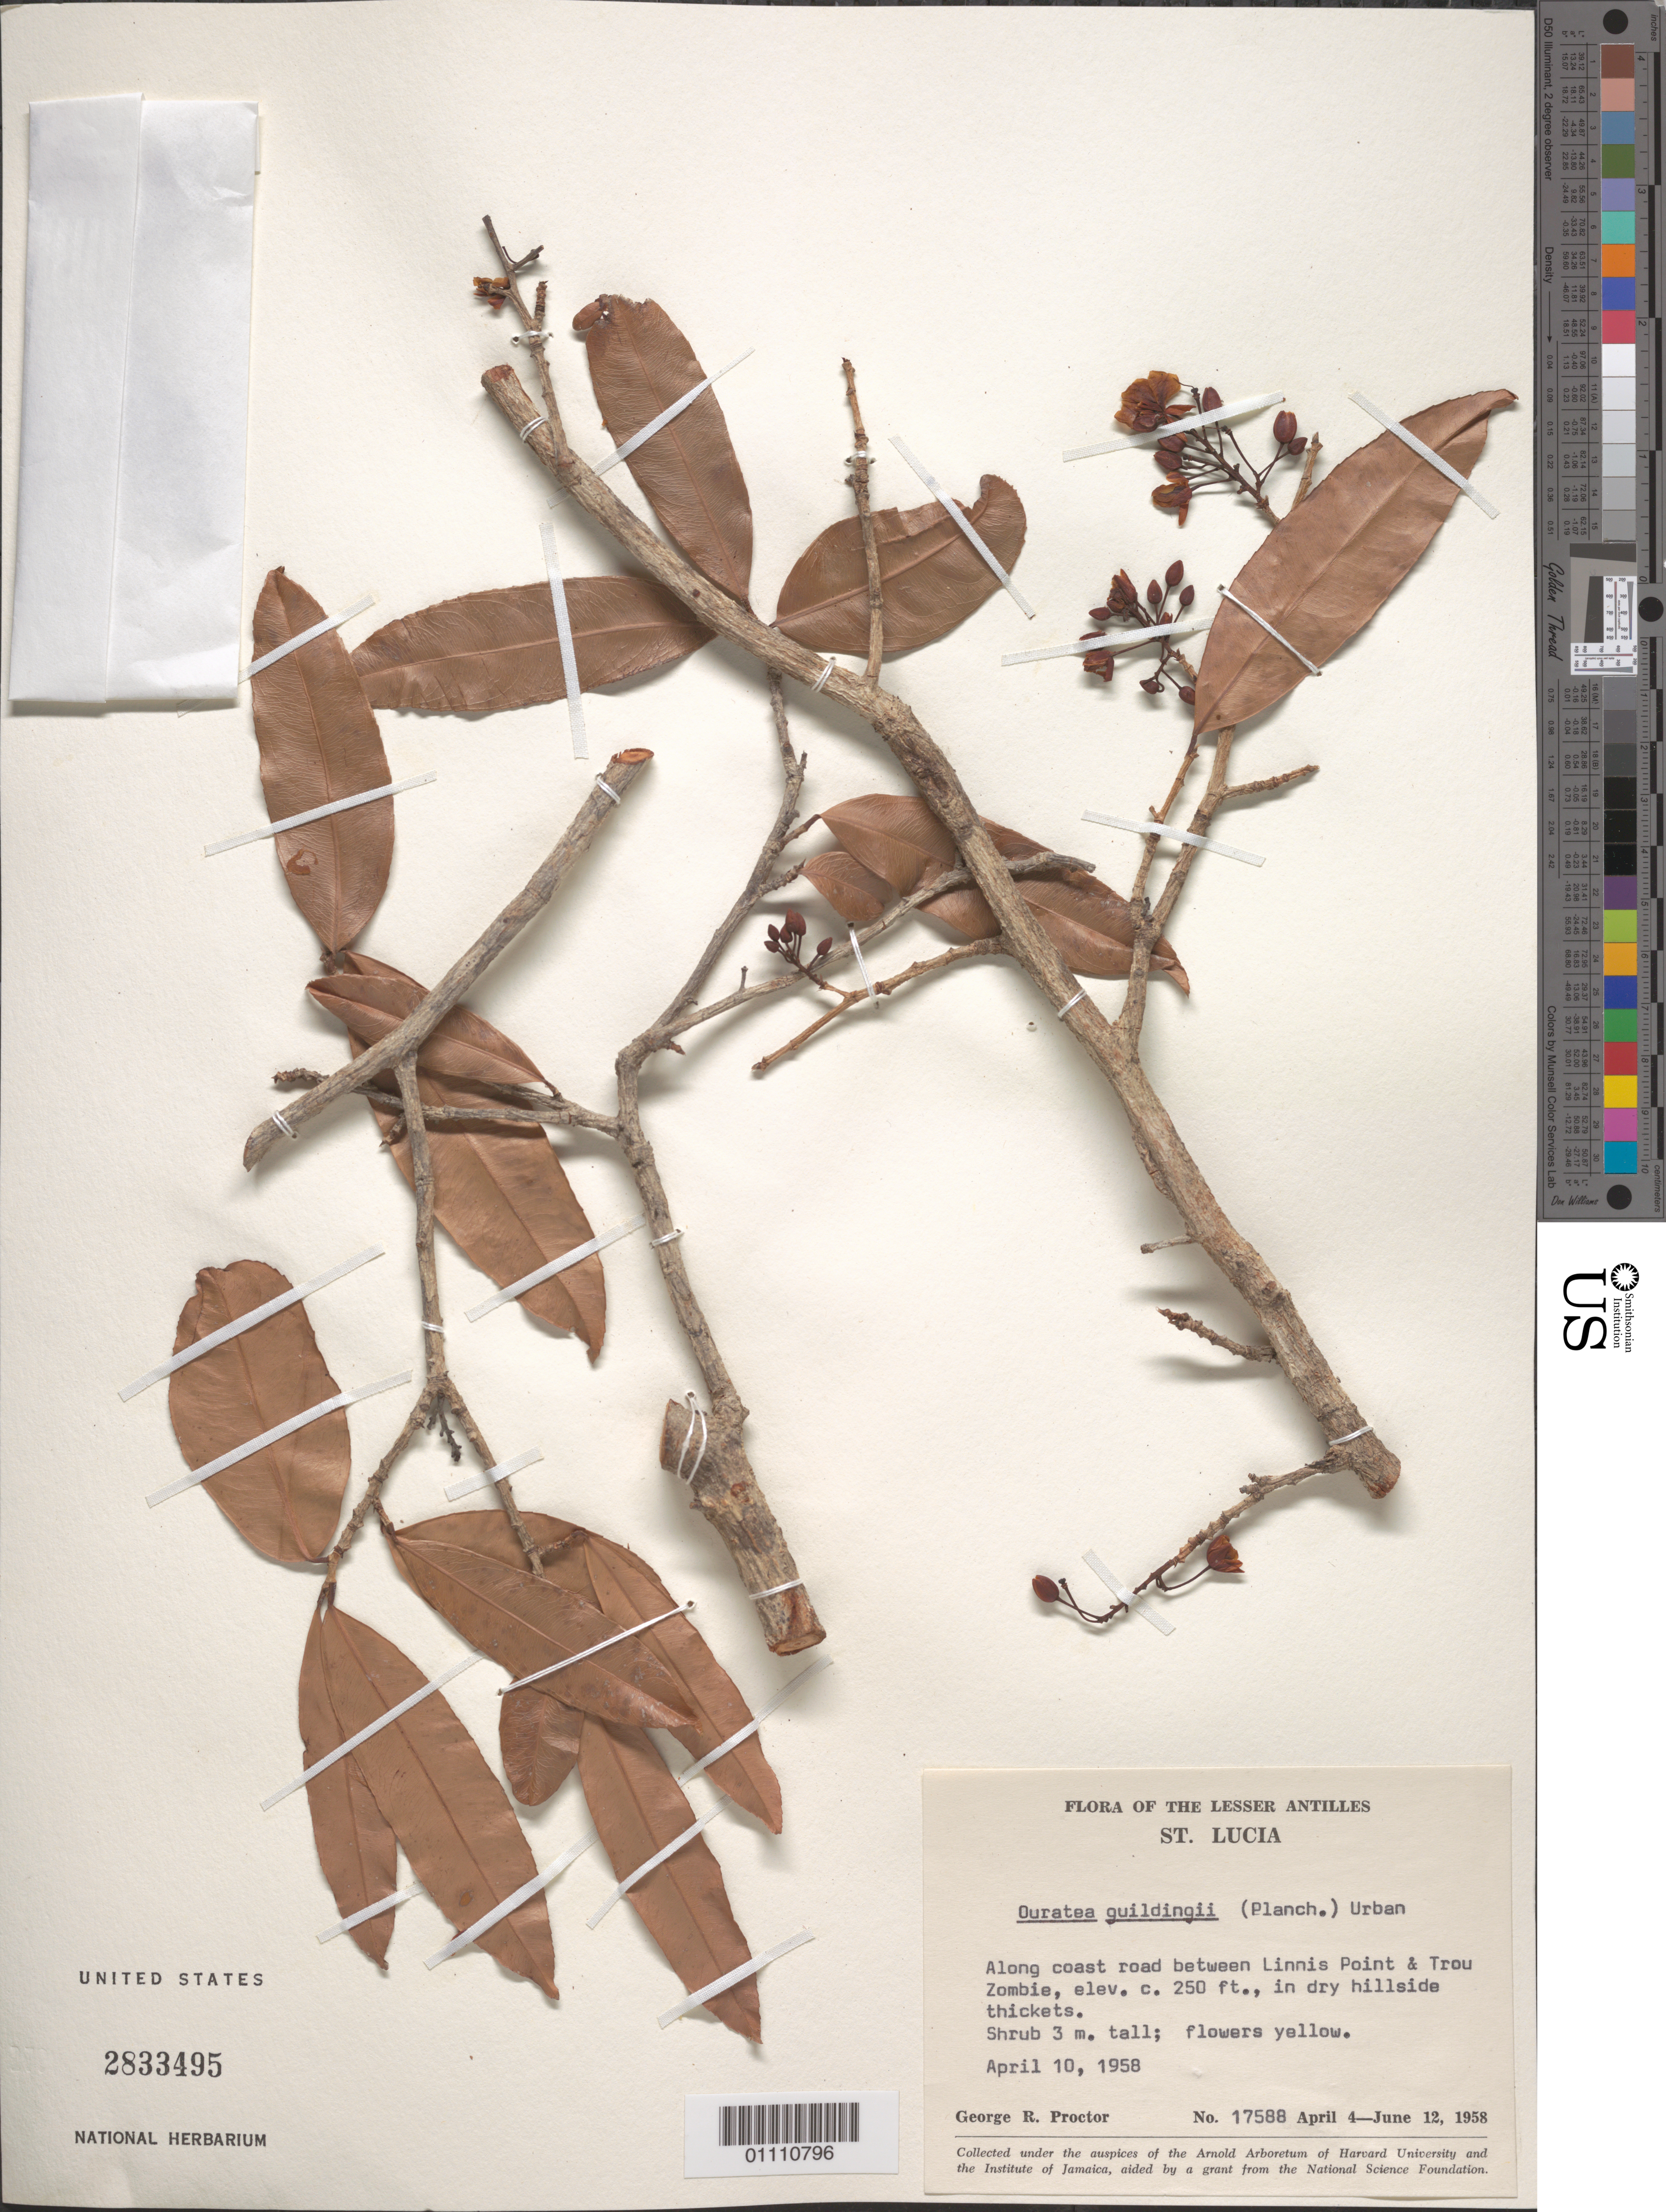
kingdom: Plantae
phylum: Tracheophyta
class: Magnoliopsida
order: Malpighiales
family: Ochnaceae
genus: Ouratea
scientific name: Ouratea guildingii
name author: (Planch.) Urb.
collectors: G. R. Proctor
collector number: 17588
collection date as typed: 10 Apr 1958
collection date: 1958-04-10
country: St. Lucia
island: St. Lucia I.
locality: Along coast road between Linnis Point & Trou Zombie (Zambé)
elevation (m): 76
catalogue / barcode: US 2833495